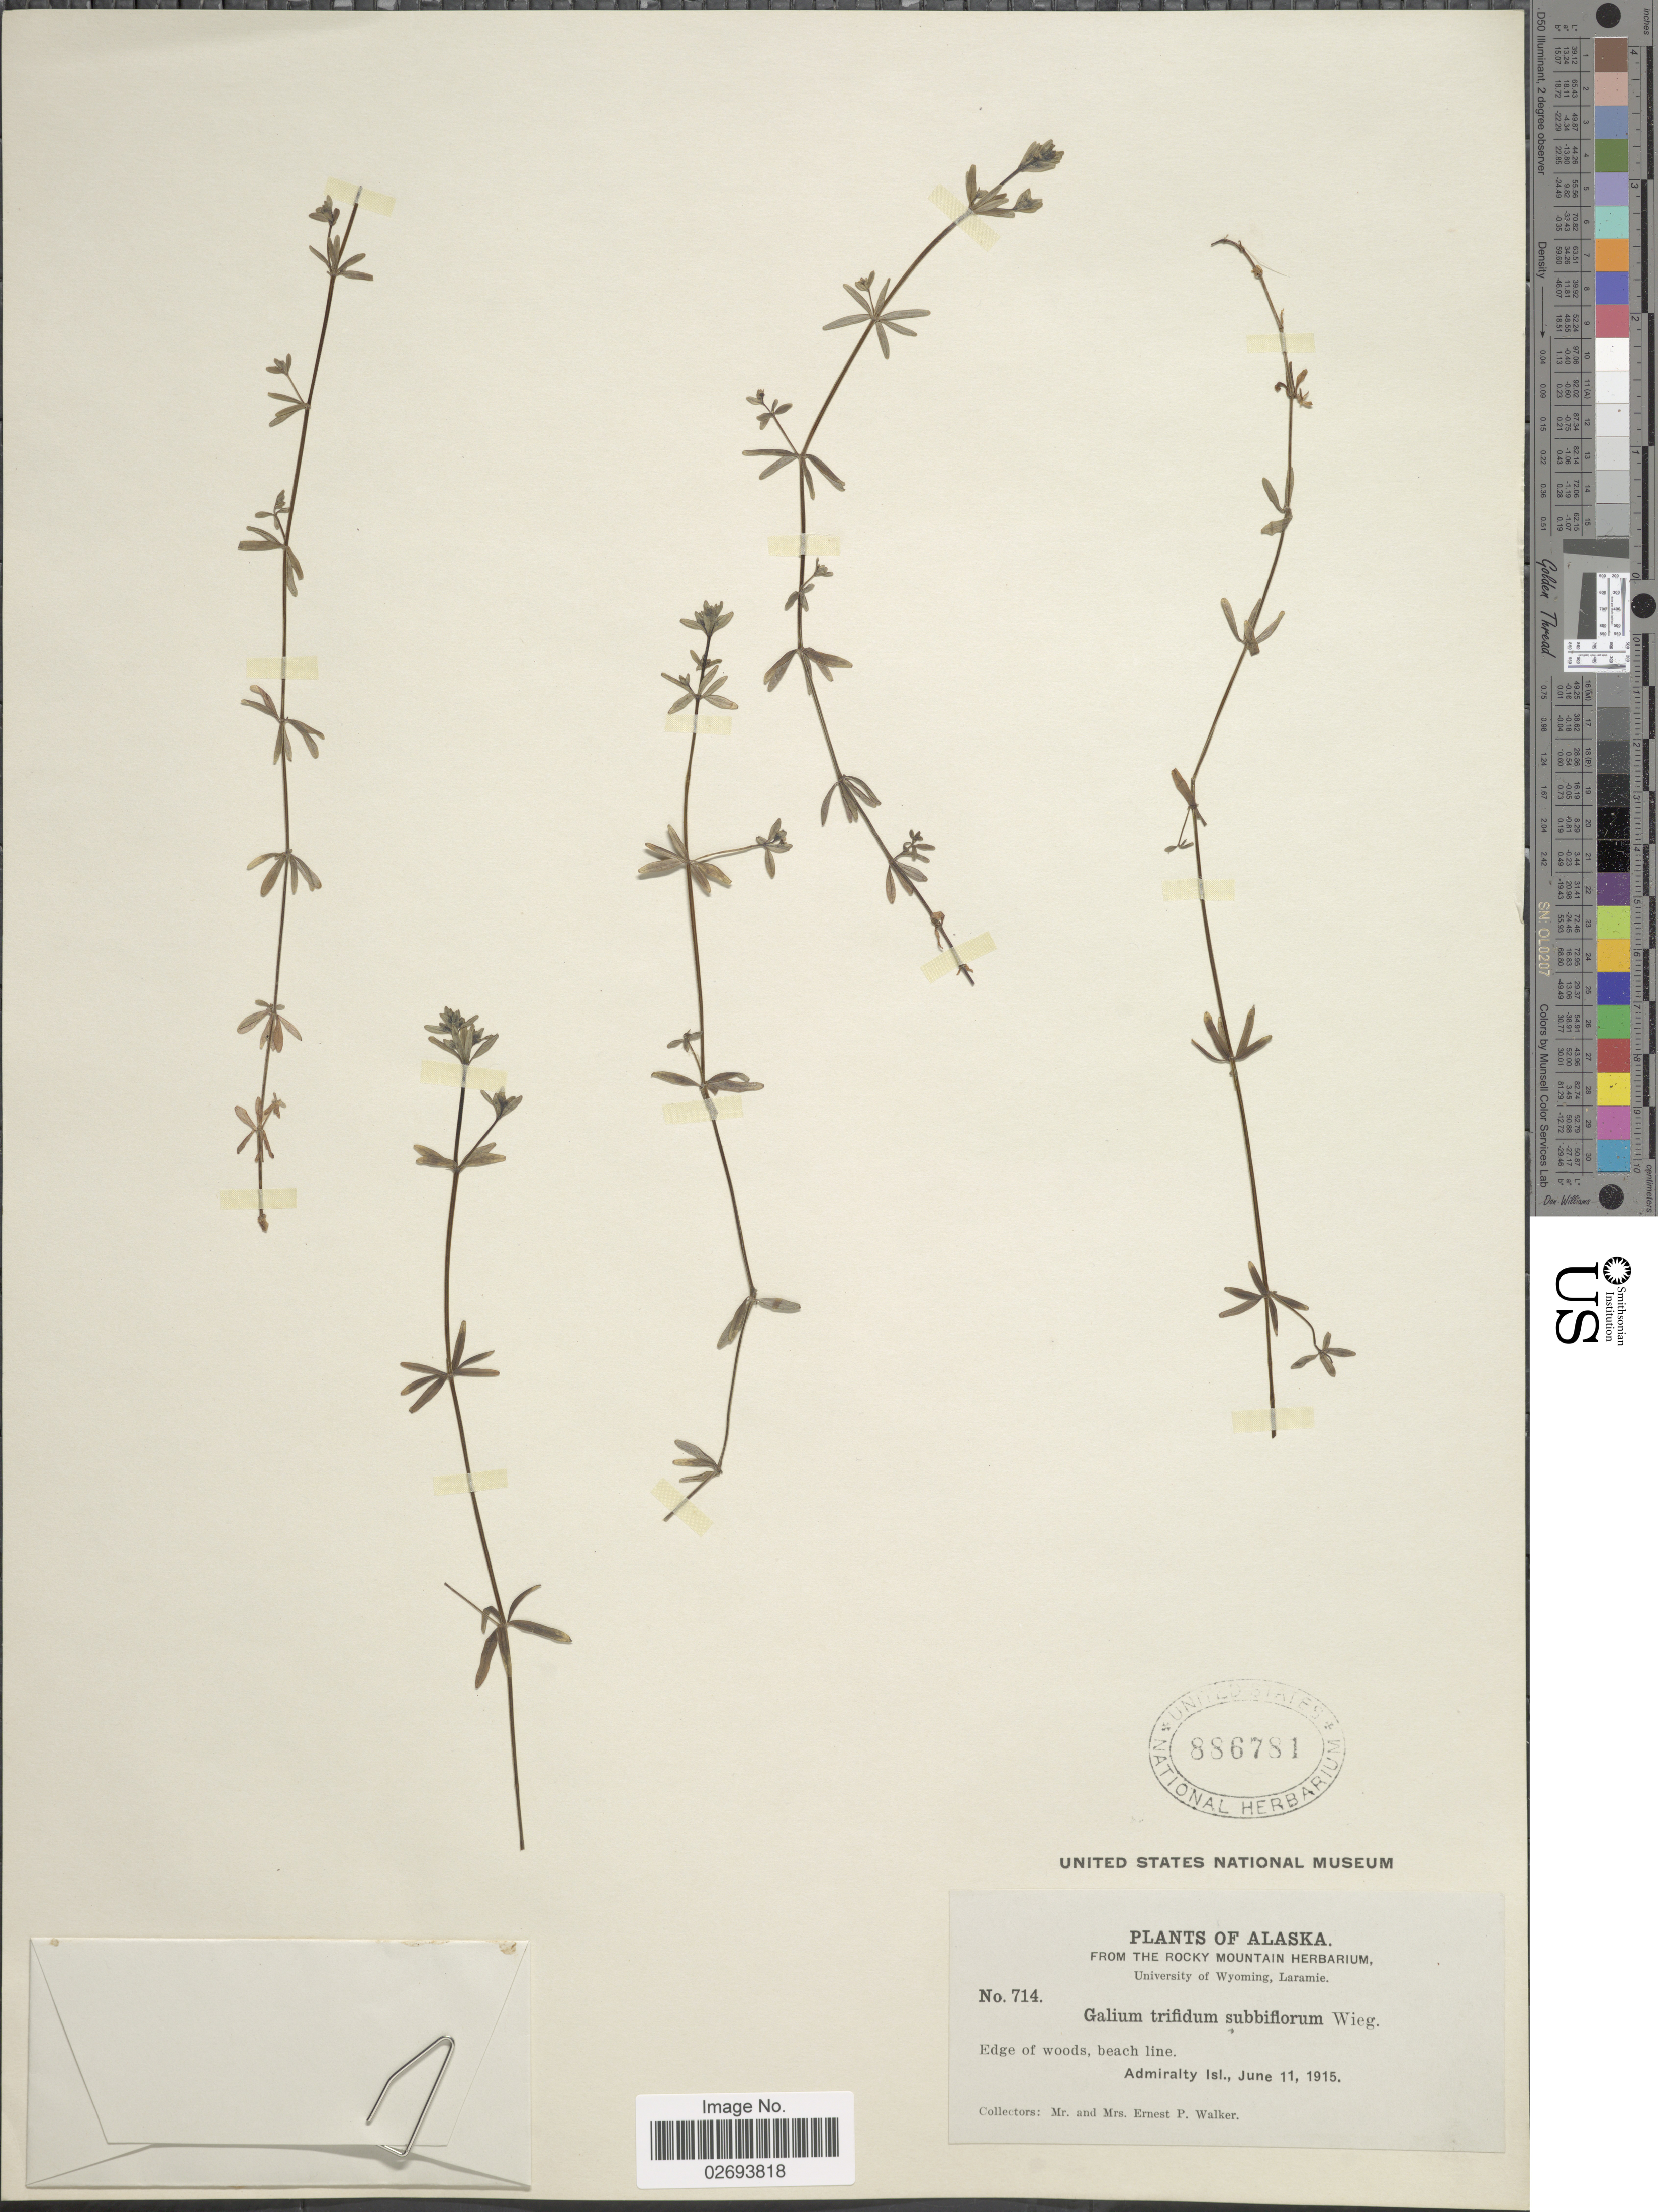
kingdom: Plantae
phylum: Tracheophyta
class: Magnoliopsida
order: Gentianales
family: Rubiaceae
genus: Galium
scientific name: Galium trifidum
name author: L.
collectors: E. P. Walker & E. Walker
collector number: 714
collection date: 1915-06-11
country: United States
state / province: Alaska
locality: Edge of woods, beach line, Admiralty Isl.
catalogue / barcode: US 886781